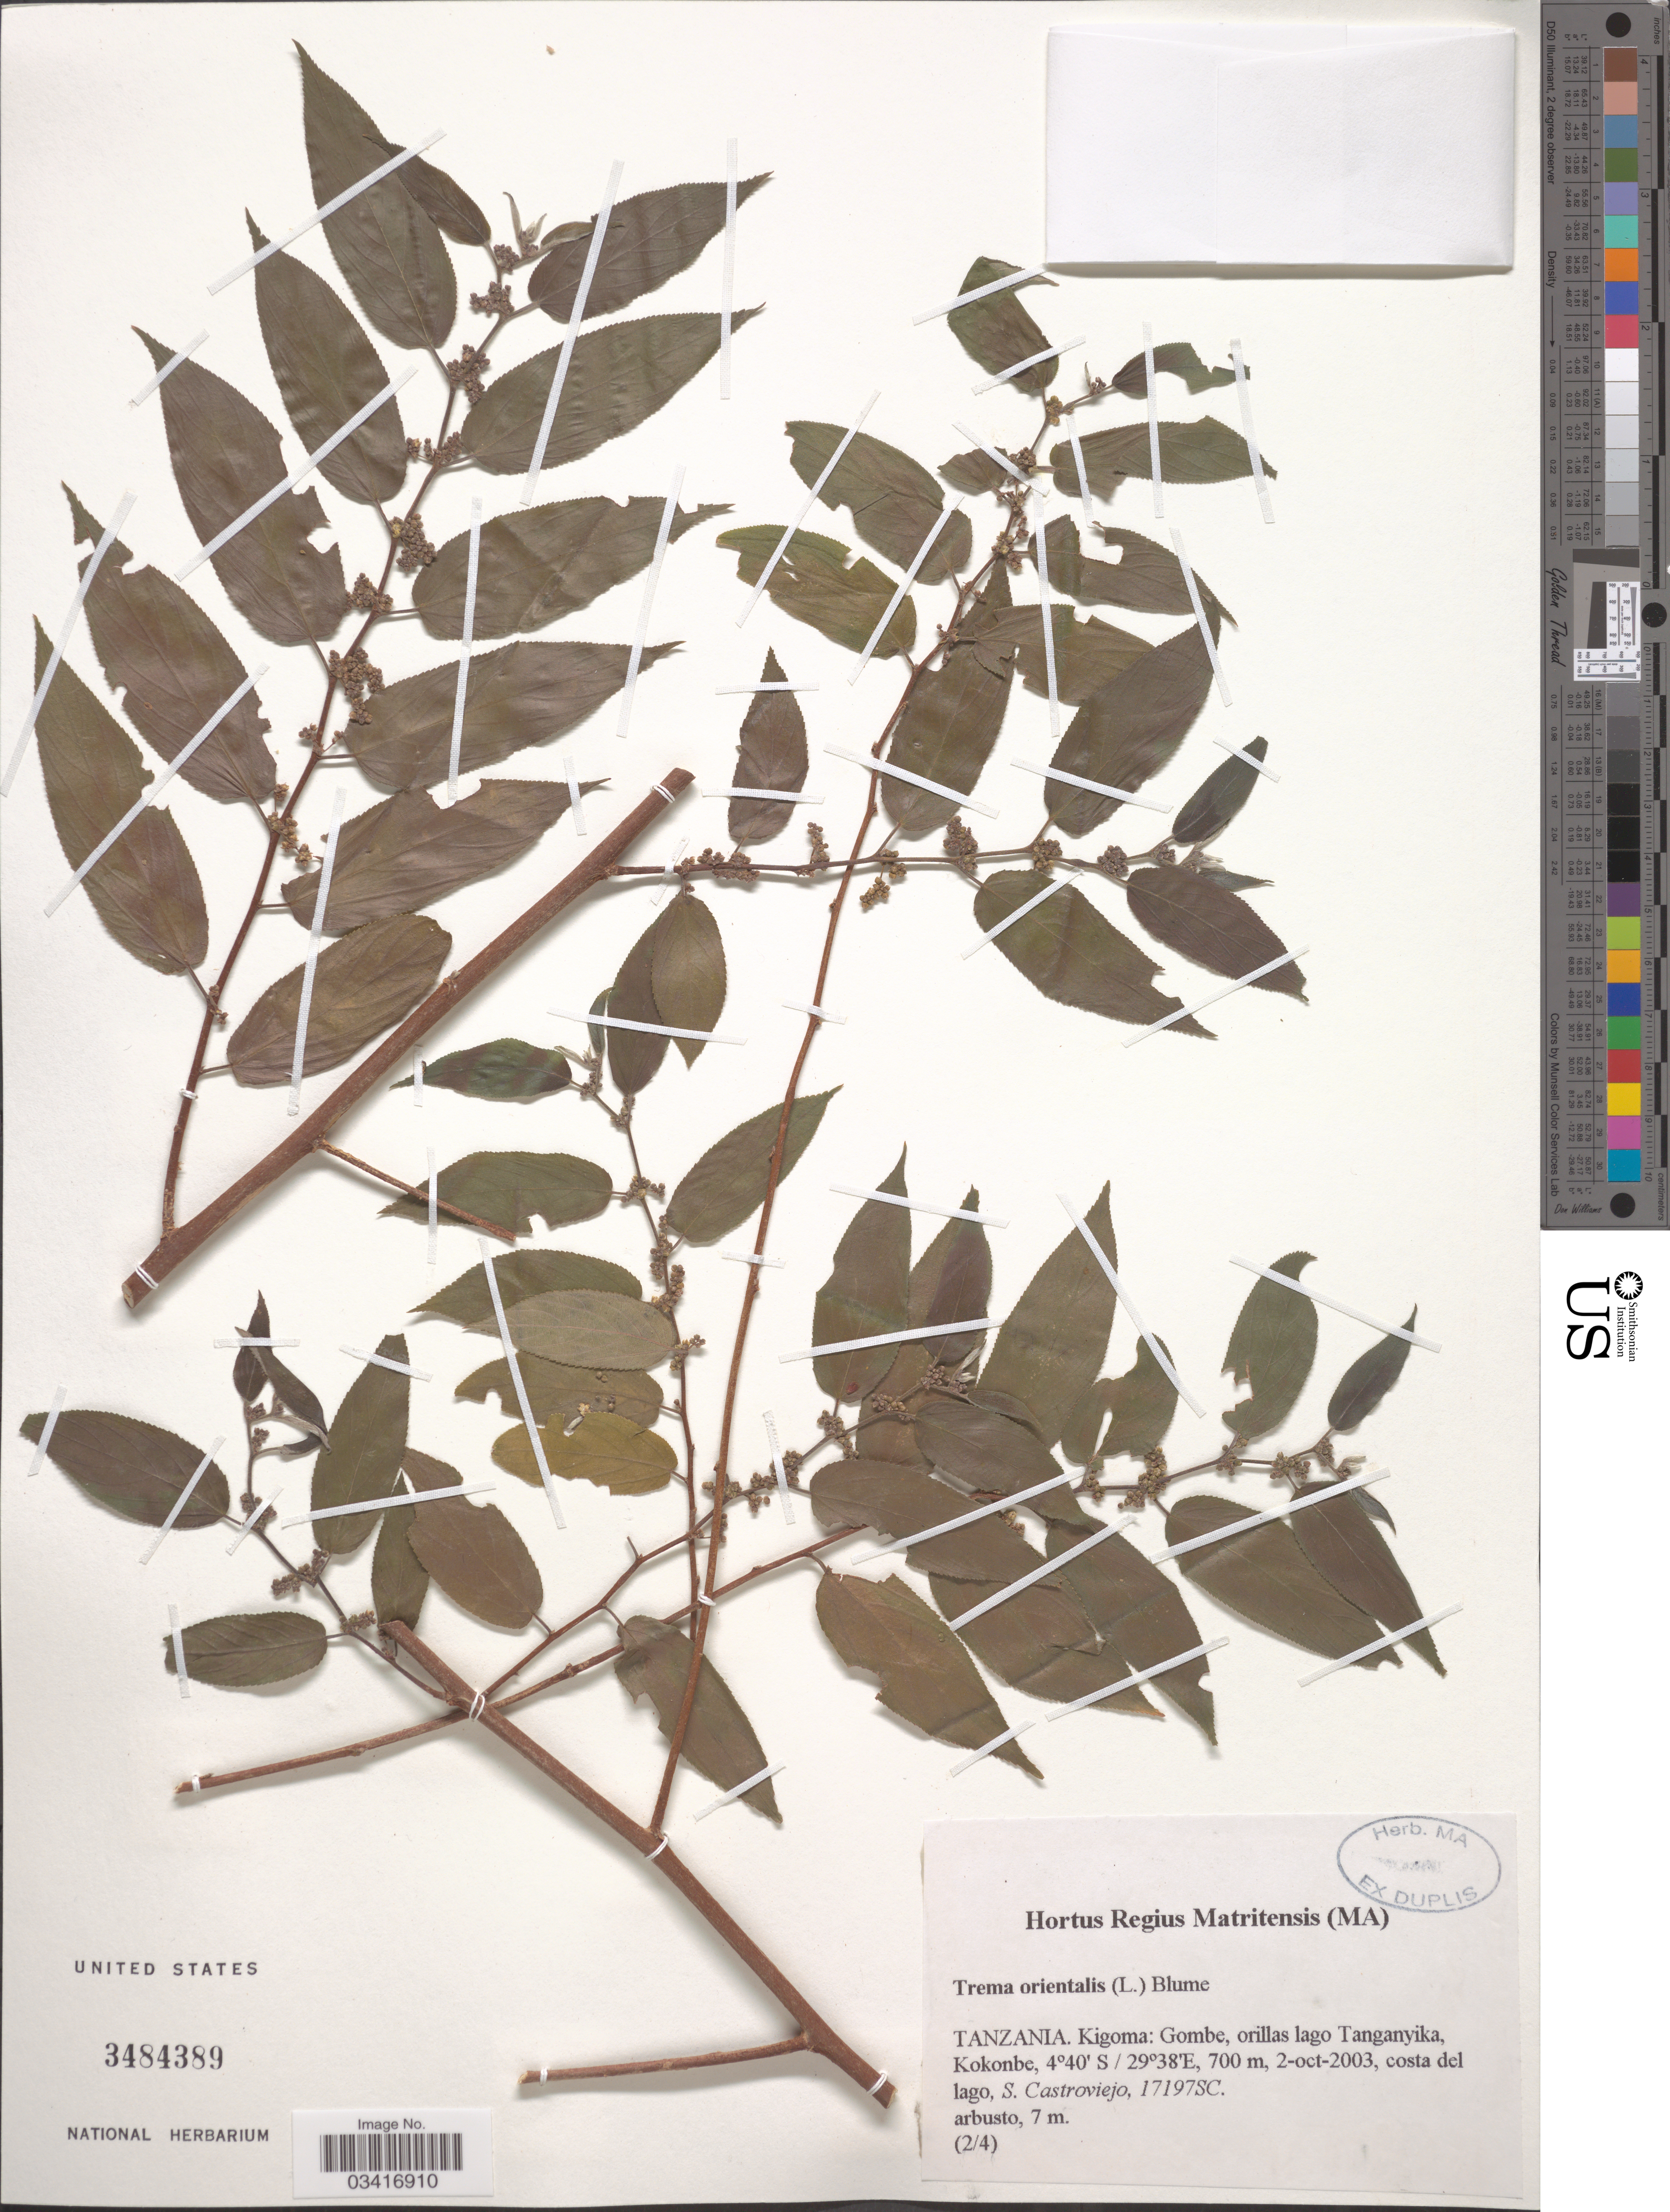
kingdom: Plantae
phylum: Tracheophyta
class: Magnoliopsida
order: Rosales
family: Cannabaceae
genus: Trema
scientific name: Trema orientale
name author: (L.) Blume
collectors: S. Castroviejo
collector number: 17197SC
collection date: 2003-10-02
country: Tanzania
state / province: Kigoma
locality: Gombe, orillas lago Tanganyika, Kokombe.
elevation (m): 700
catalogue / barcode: US 3484389